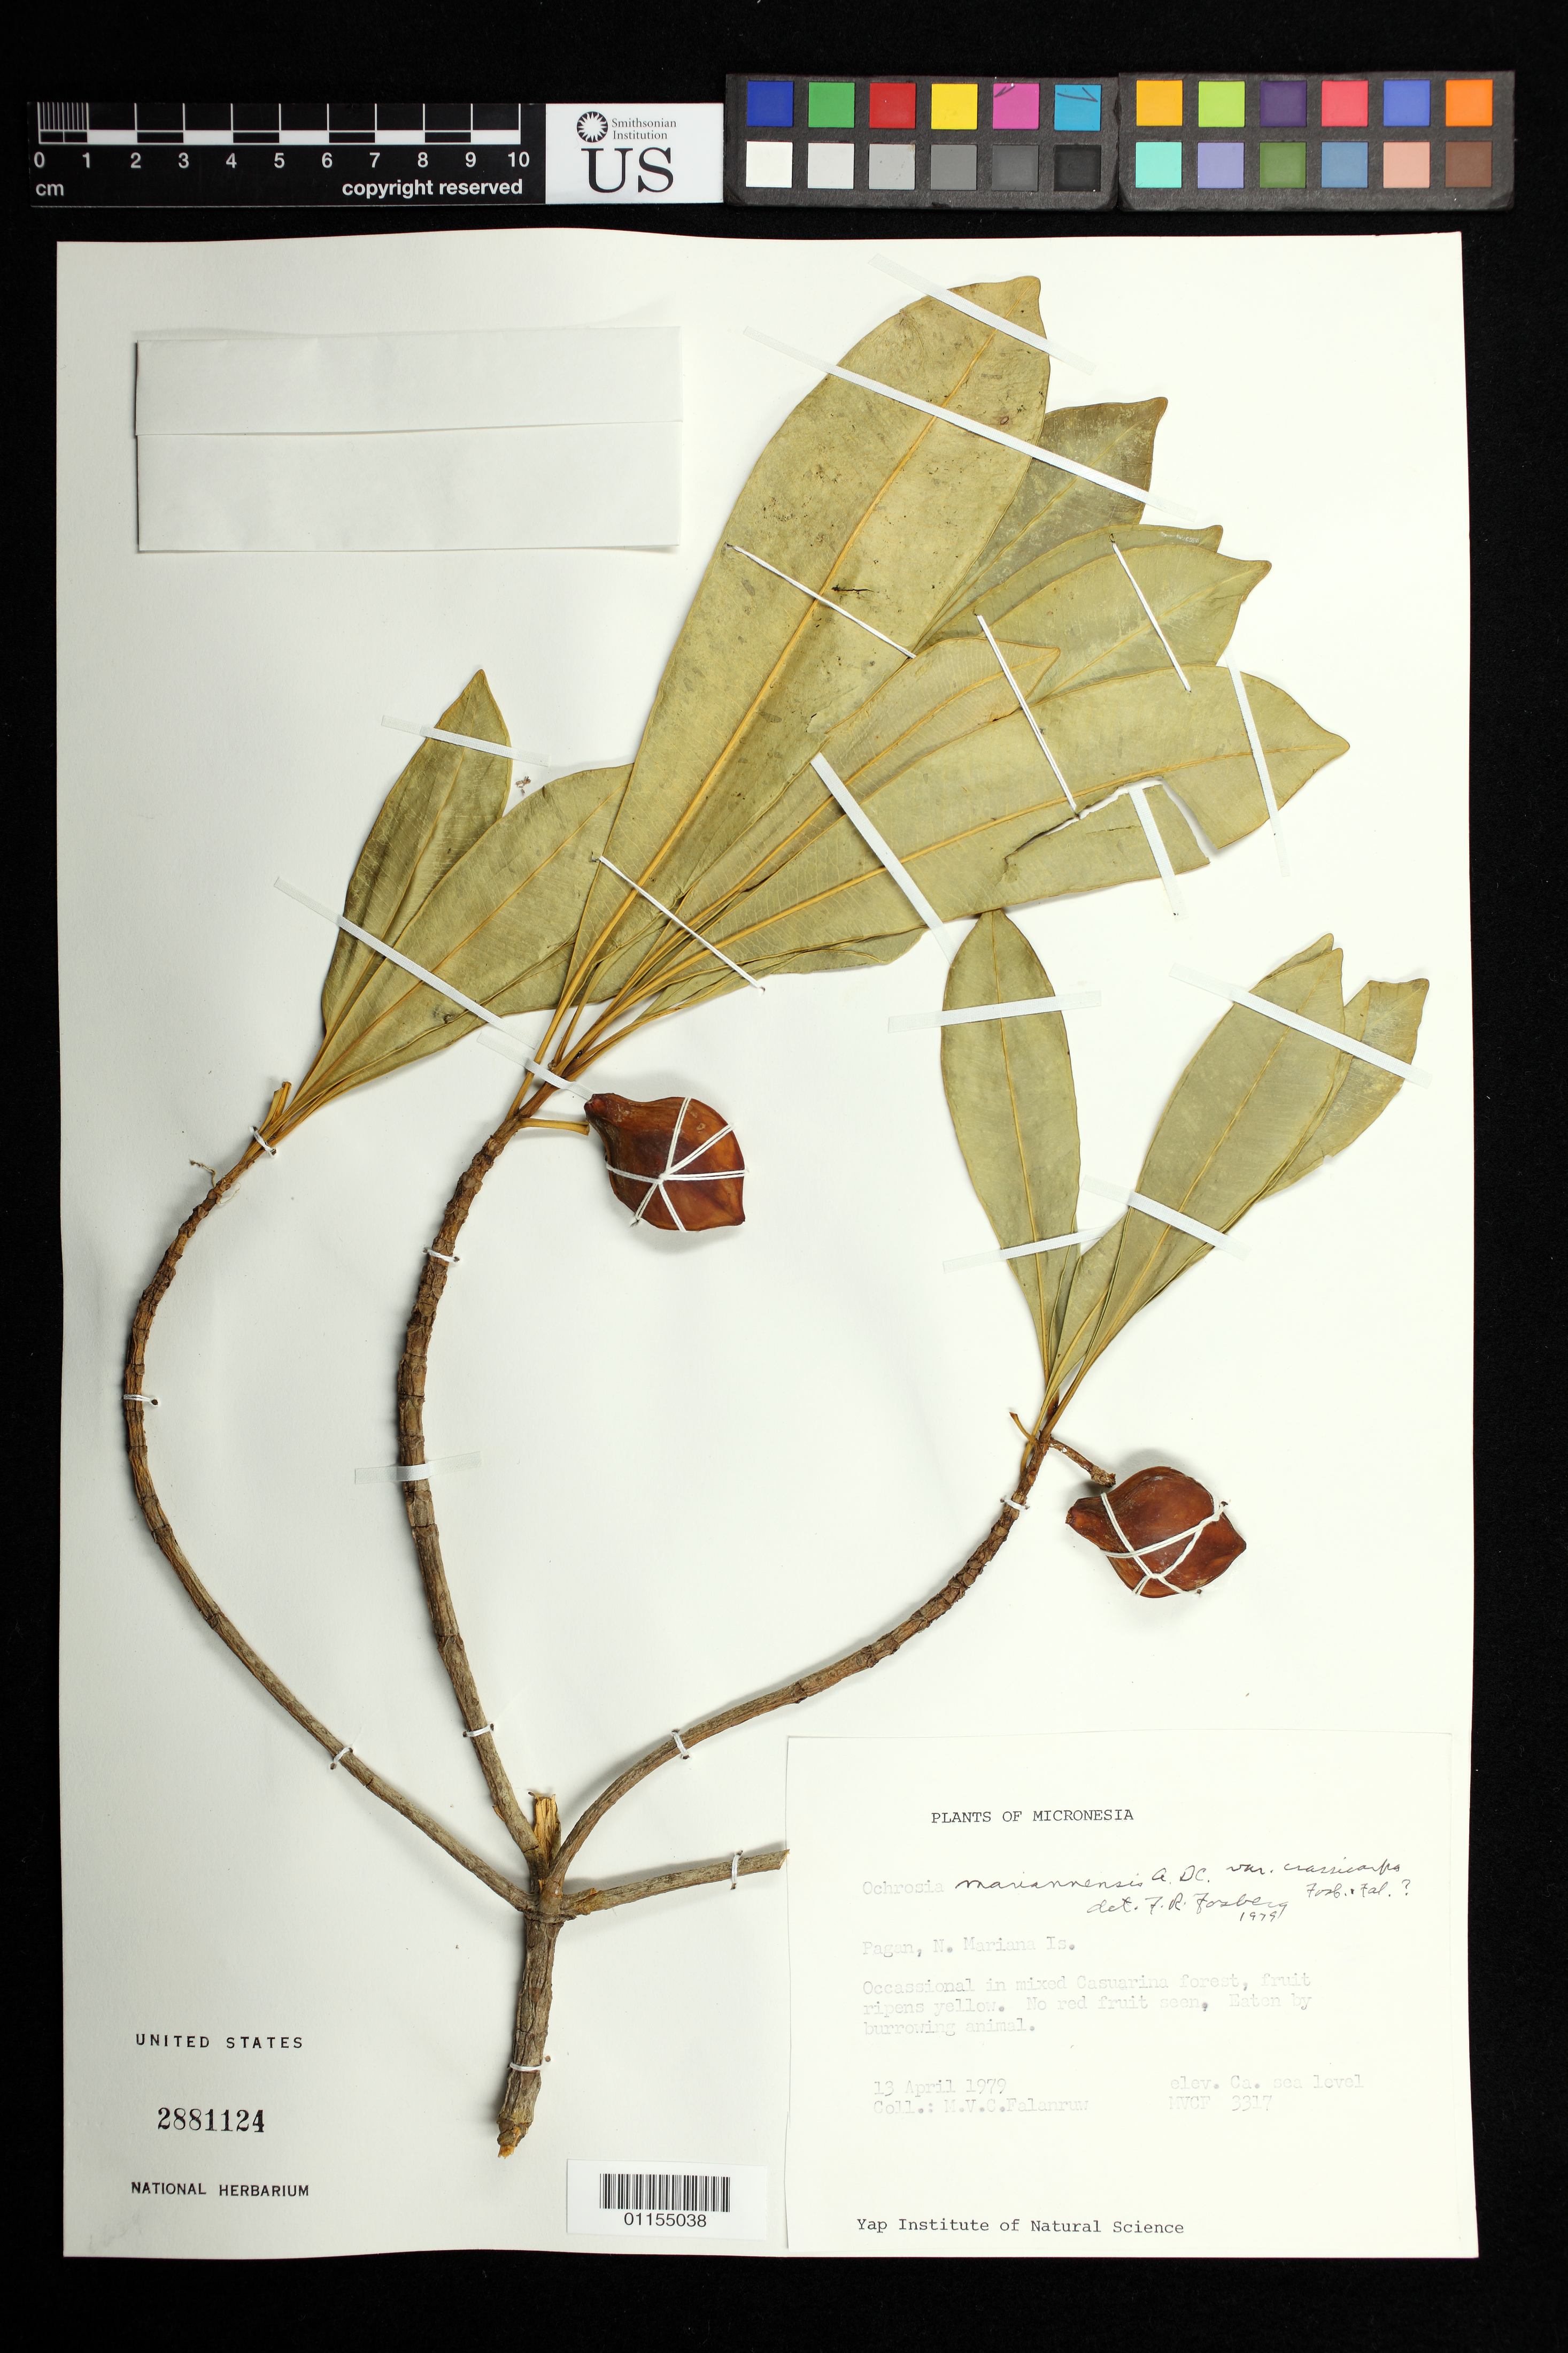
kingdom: Plantae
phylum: Tracheophyta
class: Magnoliopsida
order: Gentianales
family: Apocynaceae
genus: Ochrosia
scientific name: Ochrosia mariannensis var. crassicarpa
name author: Fosberg & Falanruw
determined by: Fosberg, F. R.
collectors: M. Falanruw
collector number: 3317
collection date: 1979-04-13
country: Northern Mariana Islands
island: Pagan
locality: Pagan.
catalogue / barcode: US 2881124